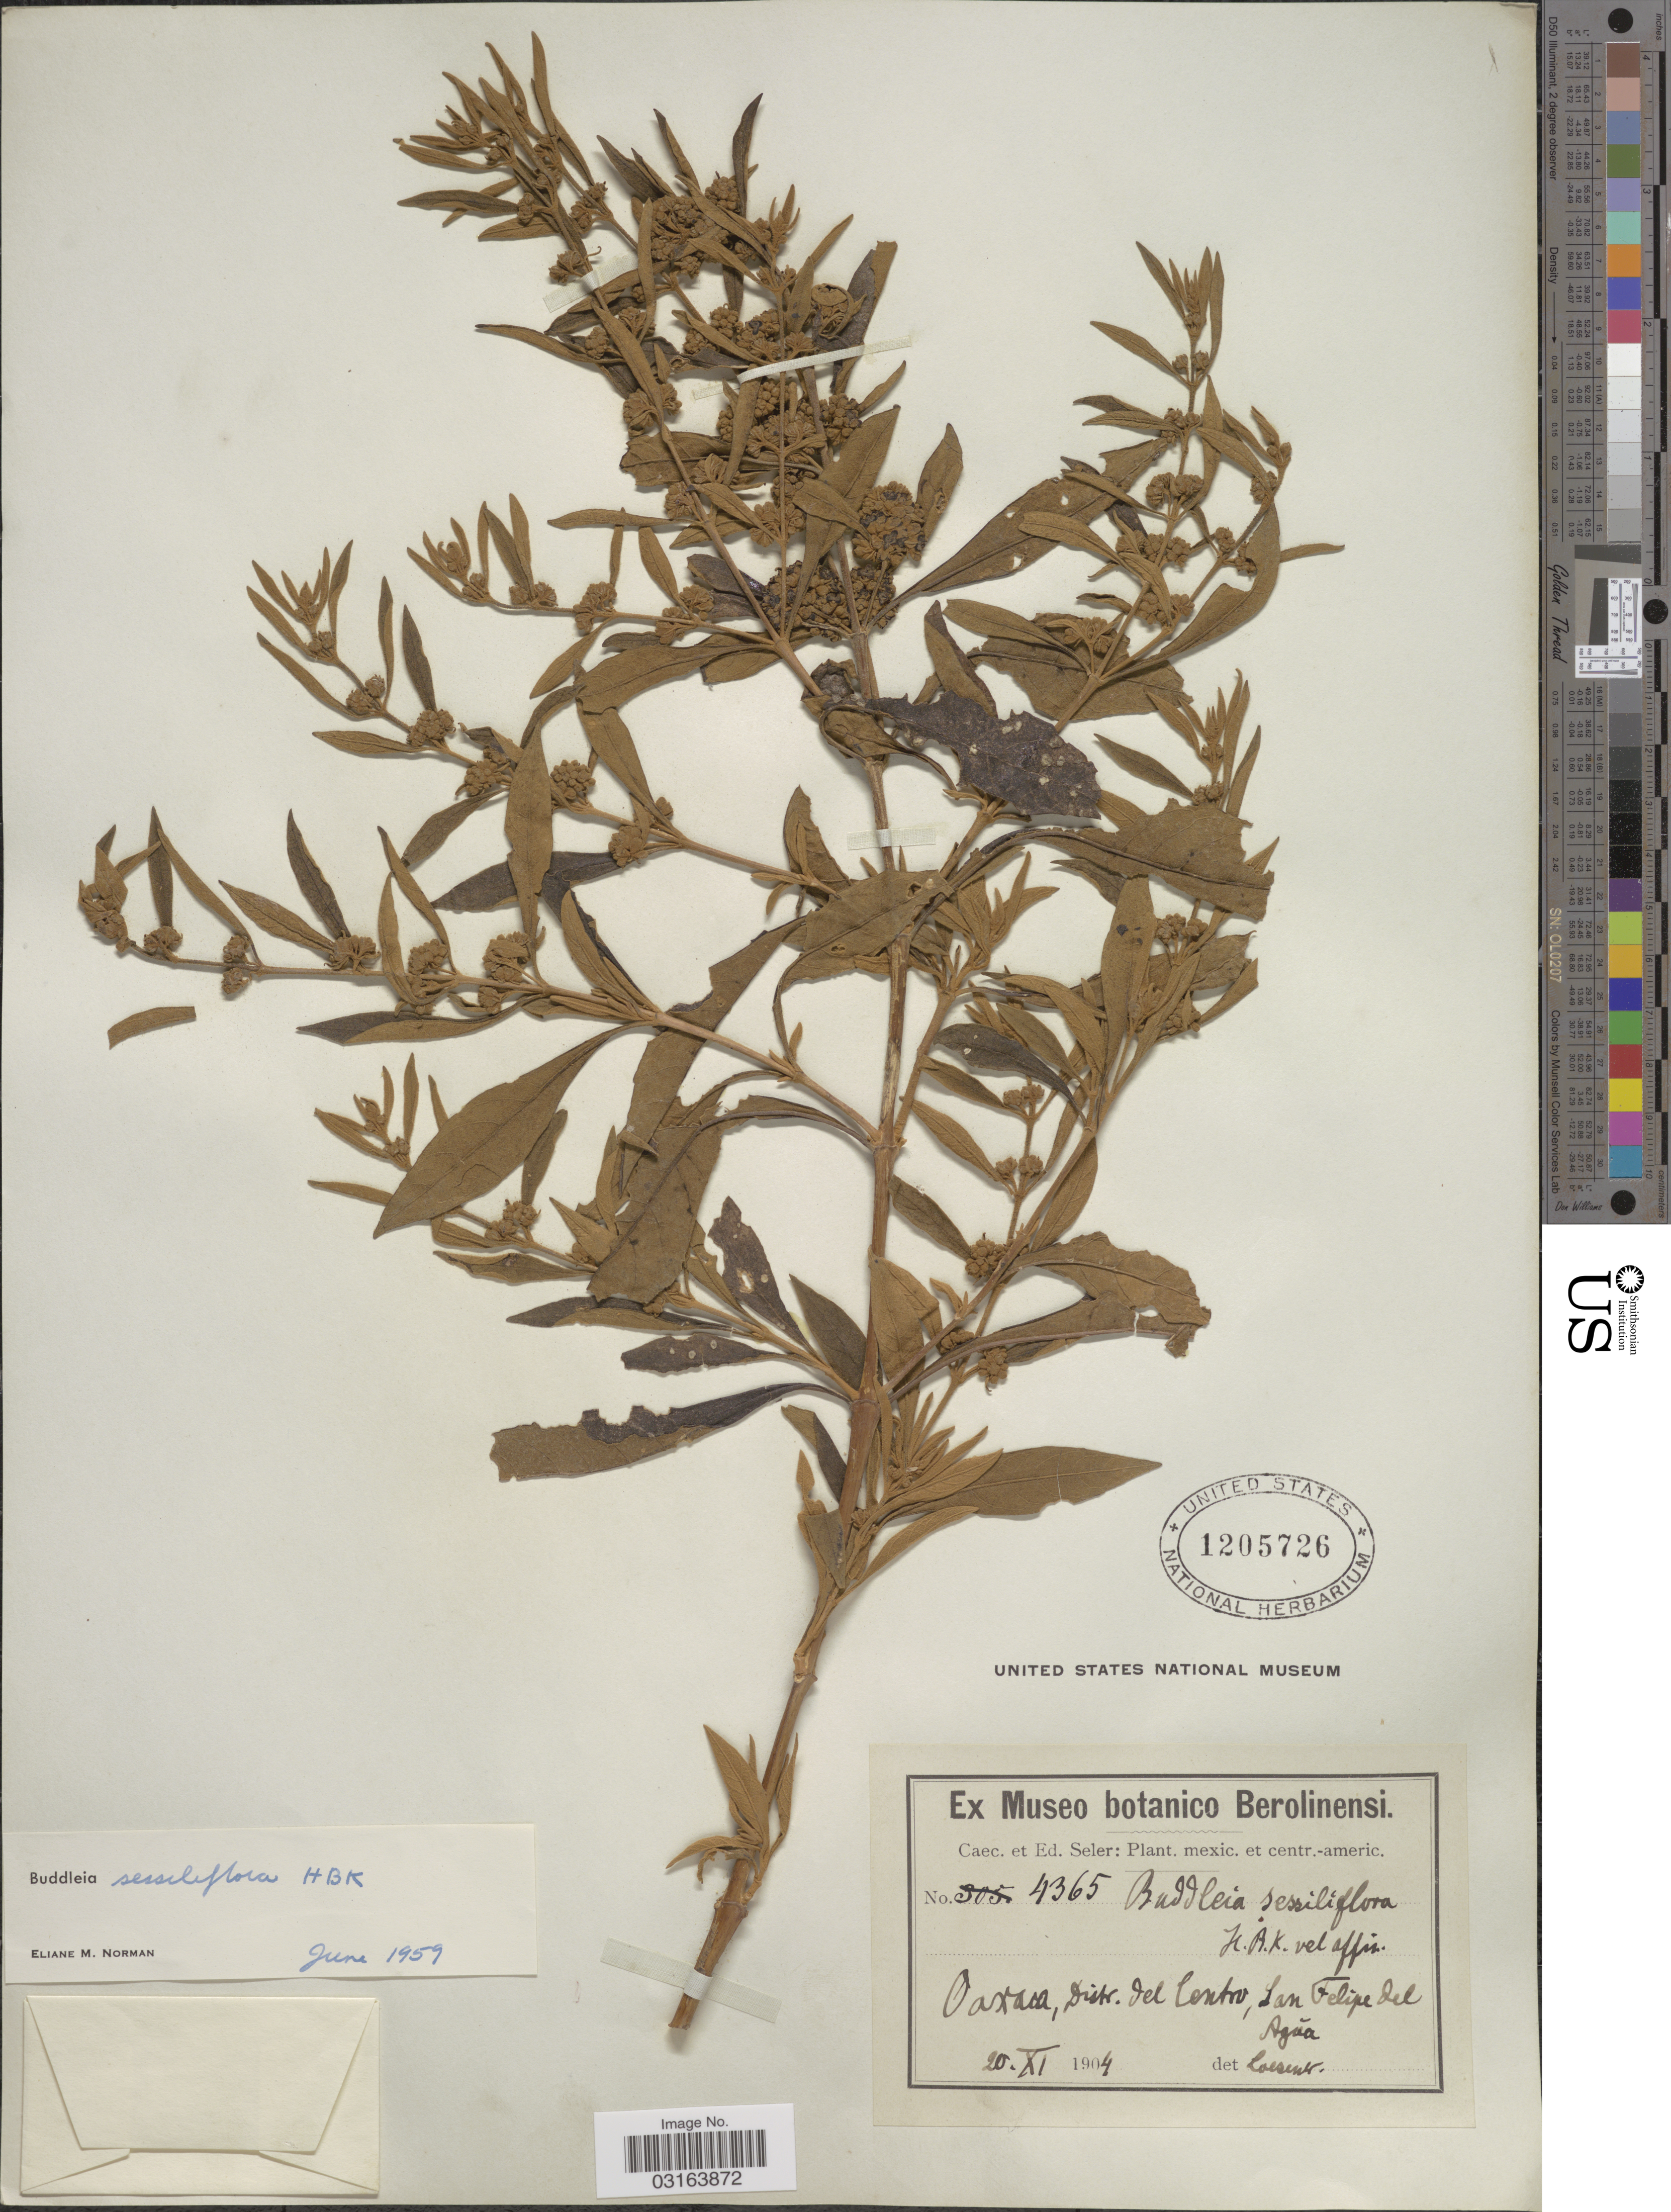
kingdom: Plantae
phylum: Tracheophyta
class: Magnoliopsida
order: Lamiales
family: Scrophulariaceae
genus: Buddleja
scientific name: Buddleja sessiliflora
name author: Kunth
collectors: C. Seler & E. G. Seler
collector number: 4365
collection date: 1904-11-20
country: Mexico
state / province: Oaxaca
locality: Distr. del Centro, San Felipe del Agúa.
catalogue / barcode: US 1205726